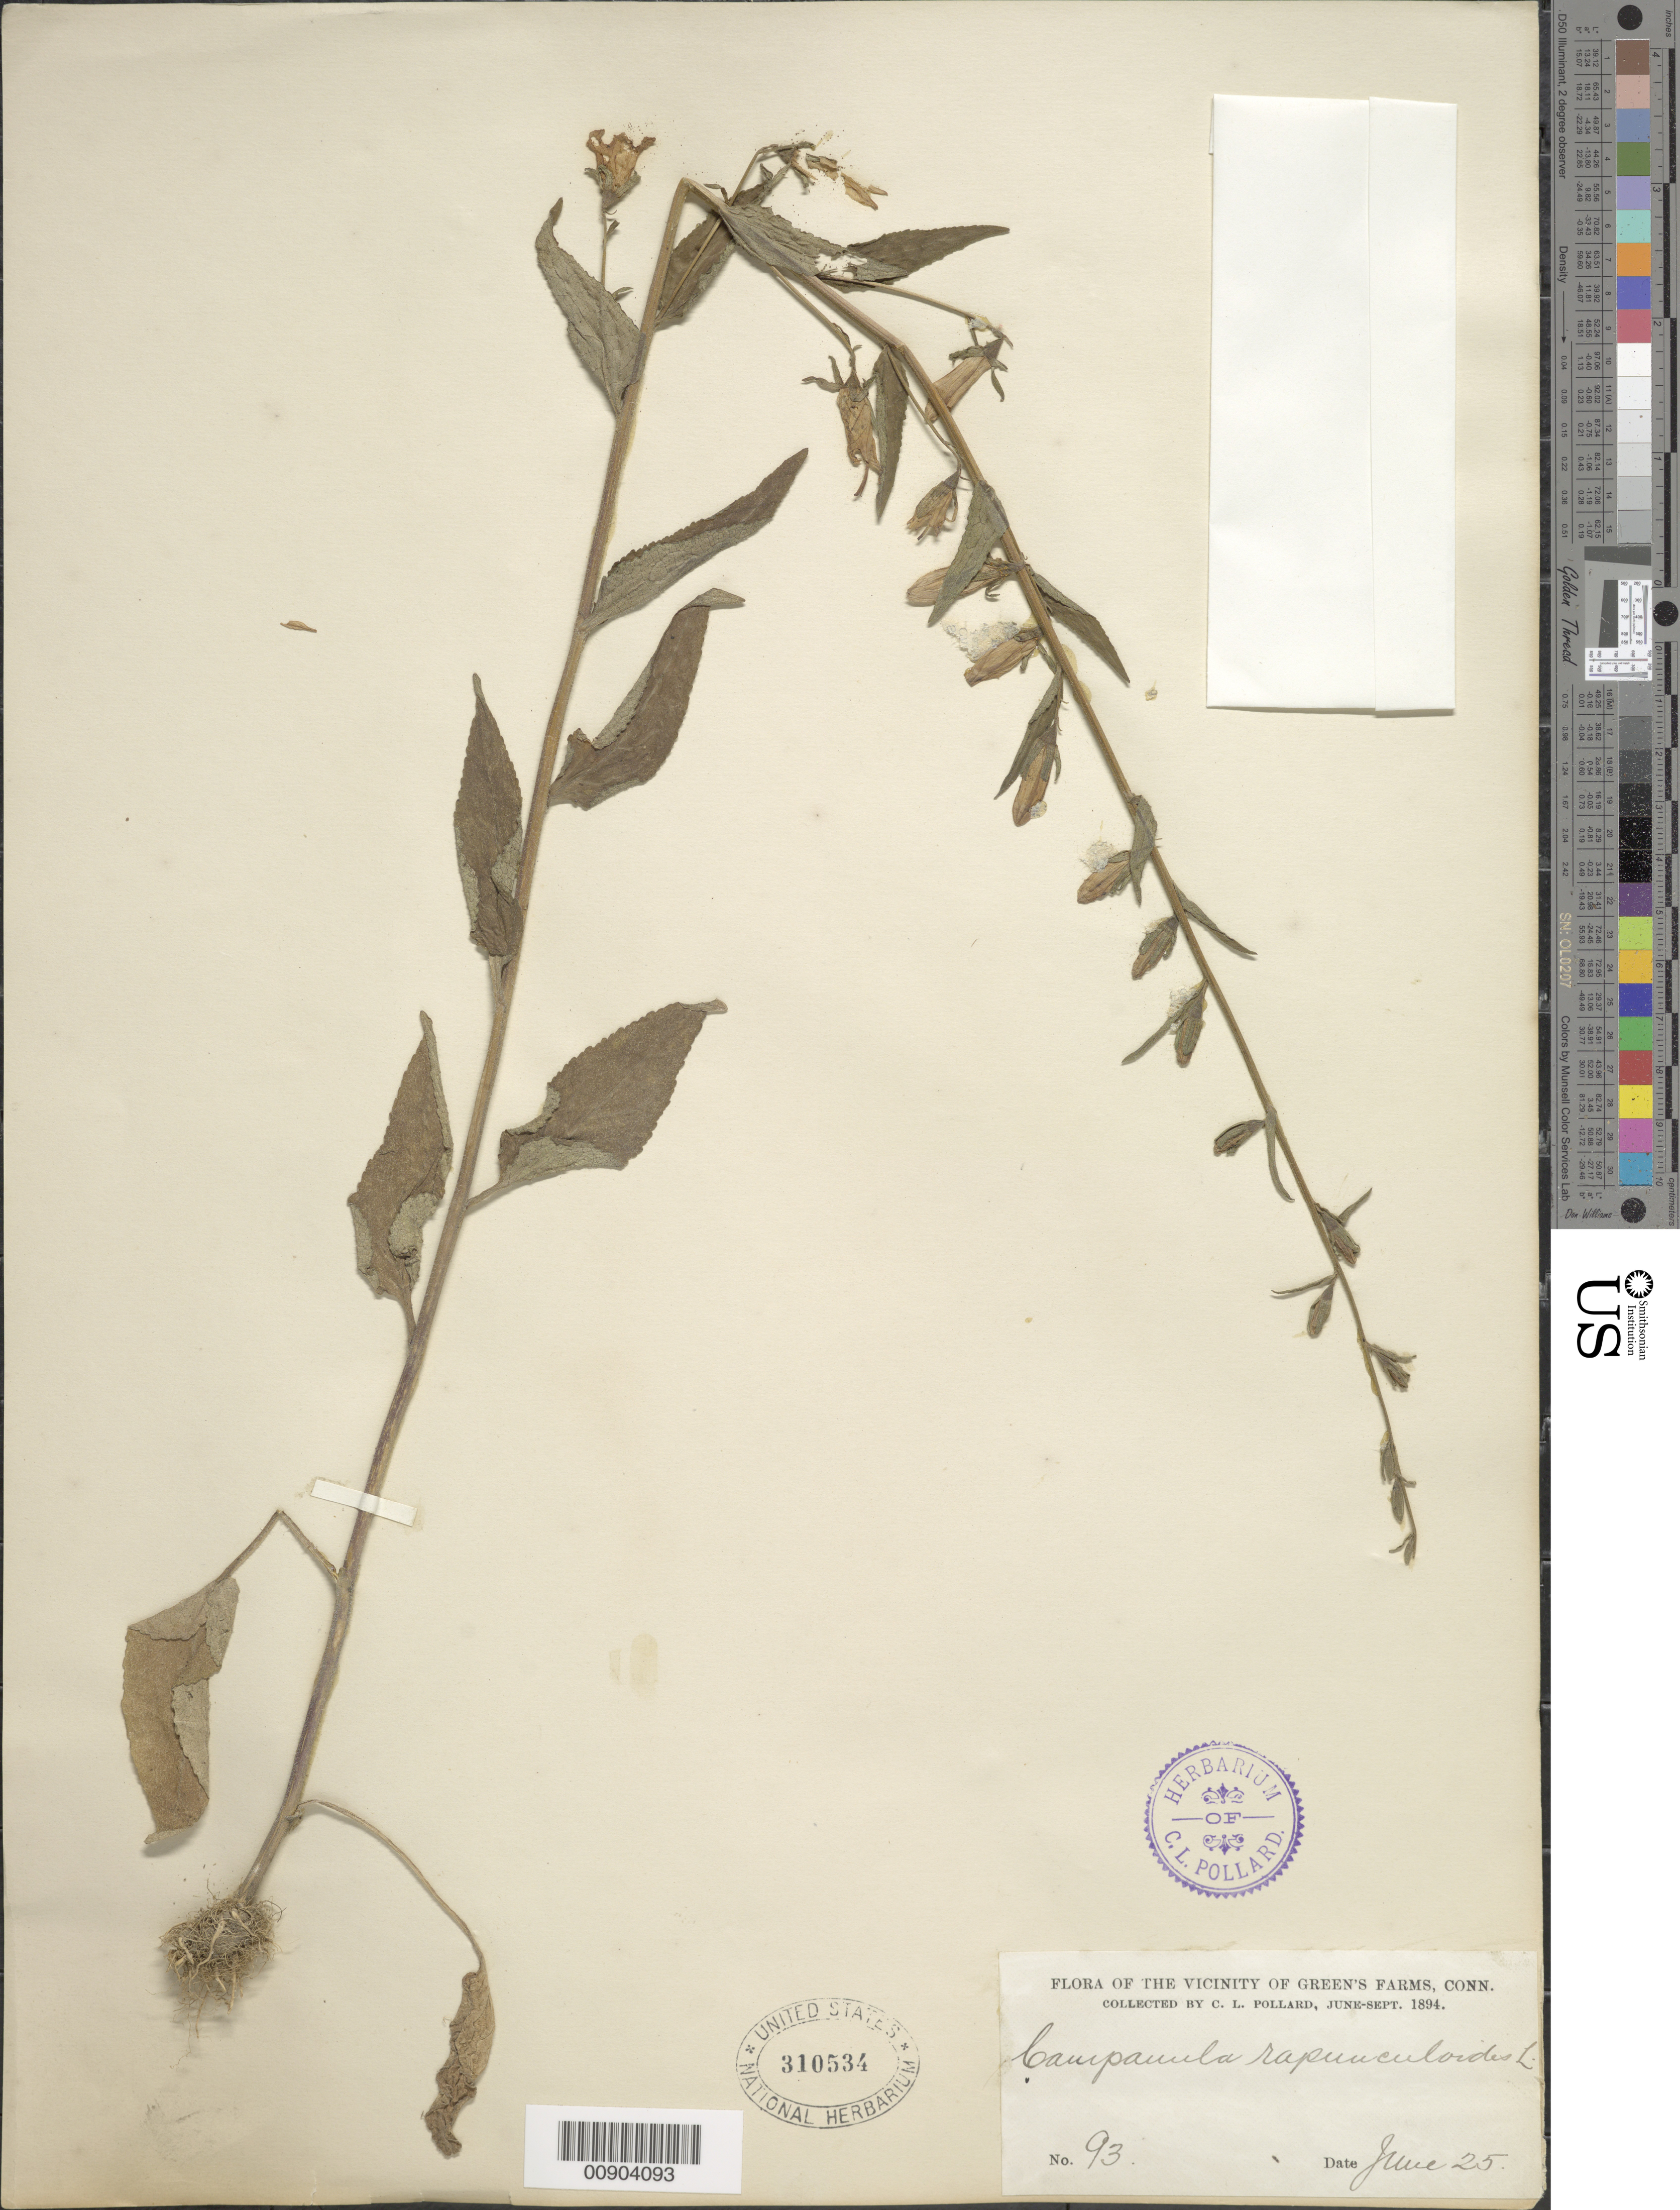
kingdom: Plantae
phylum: Tracheophyta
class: Magnoliopsida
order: Asterales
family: Campanulaceae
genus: Campanula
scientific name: Campanula rapunculoides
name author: L.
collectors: C. L. Pollard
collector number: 93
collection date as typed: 25 Jun 1894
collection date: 1894-06-25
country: United States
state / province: Connecticut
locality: Green's farms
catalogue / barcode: US 310534